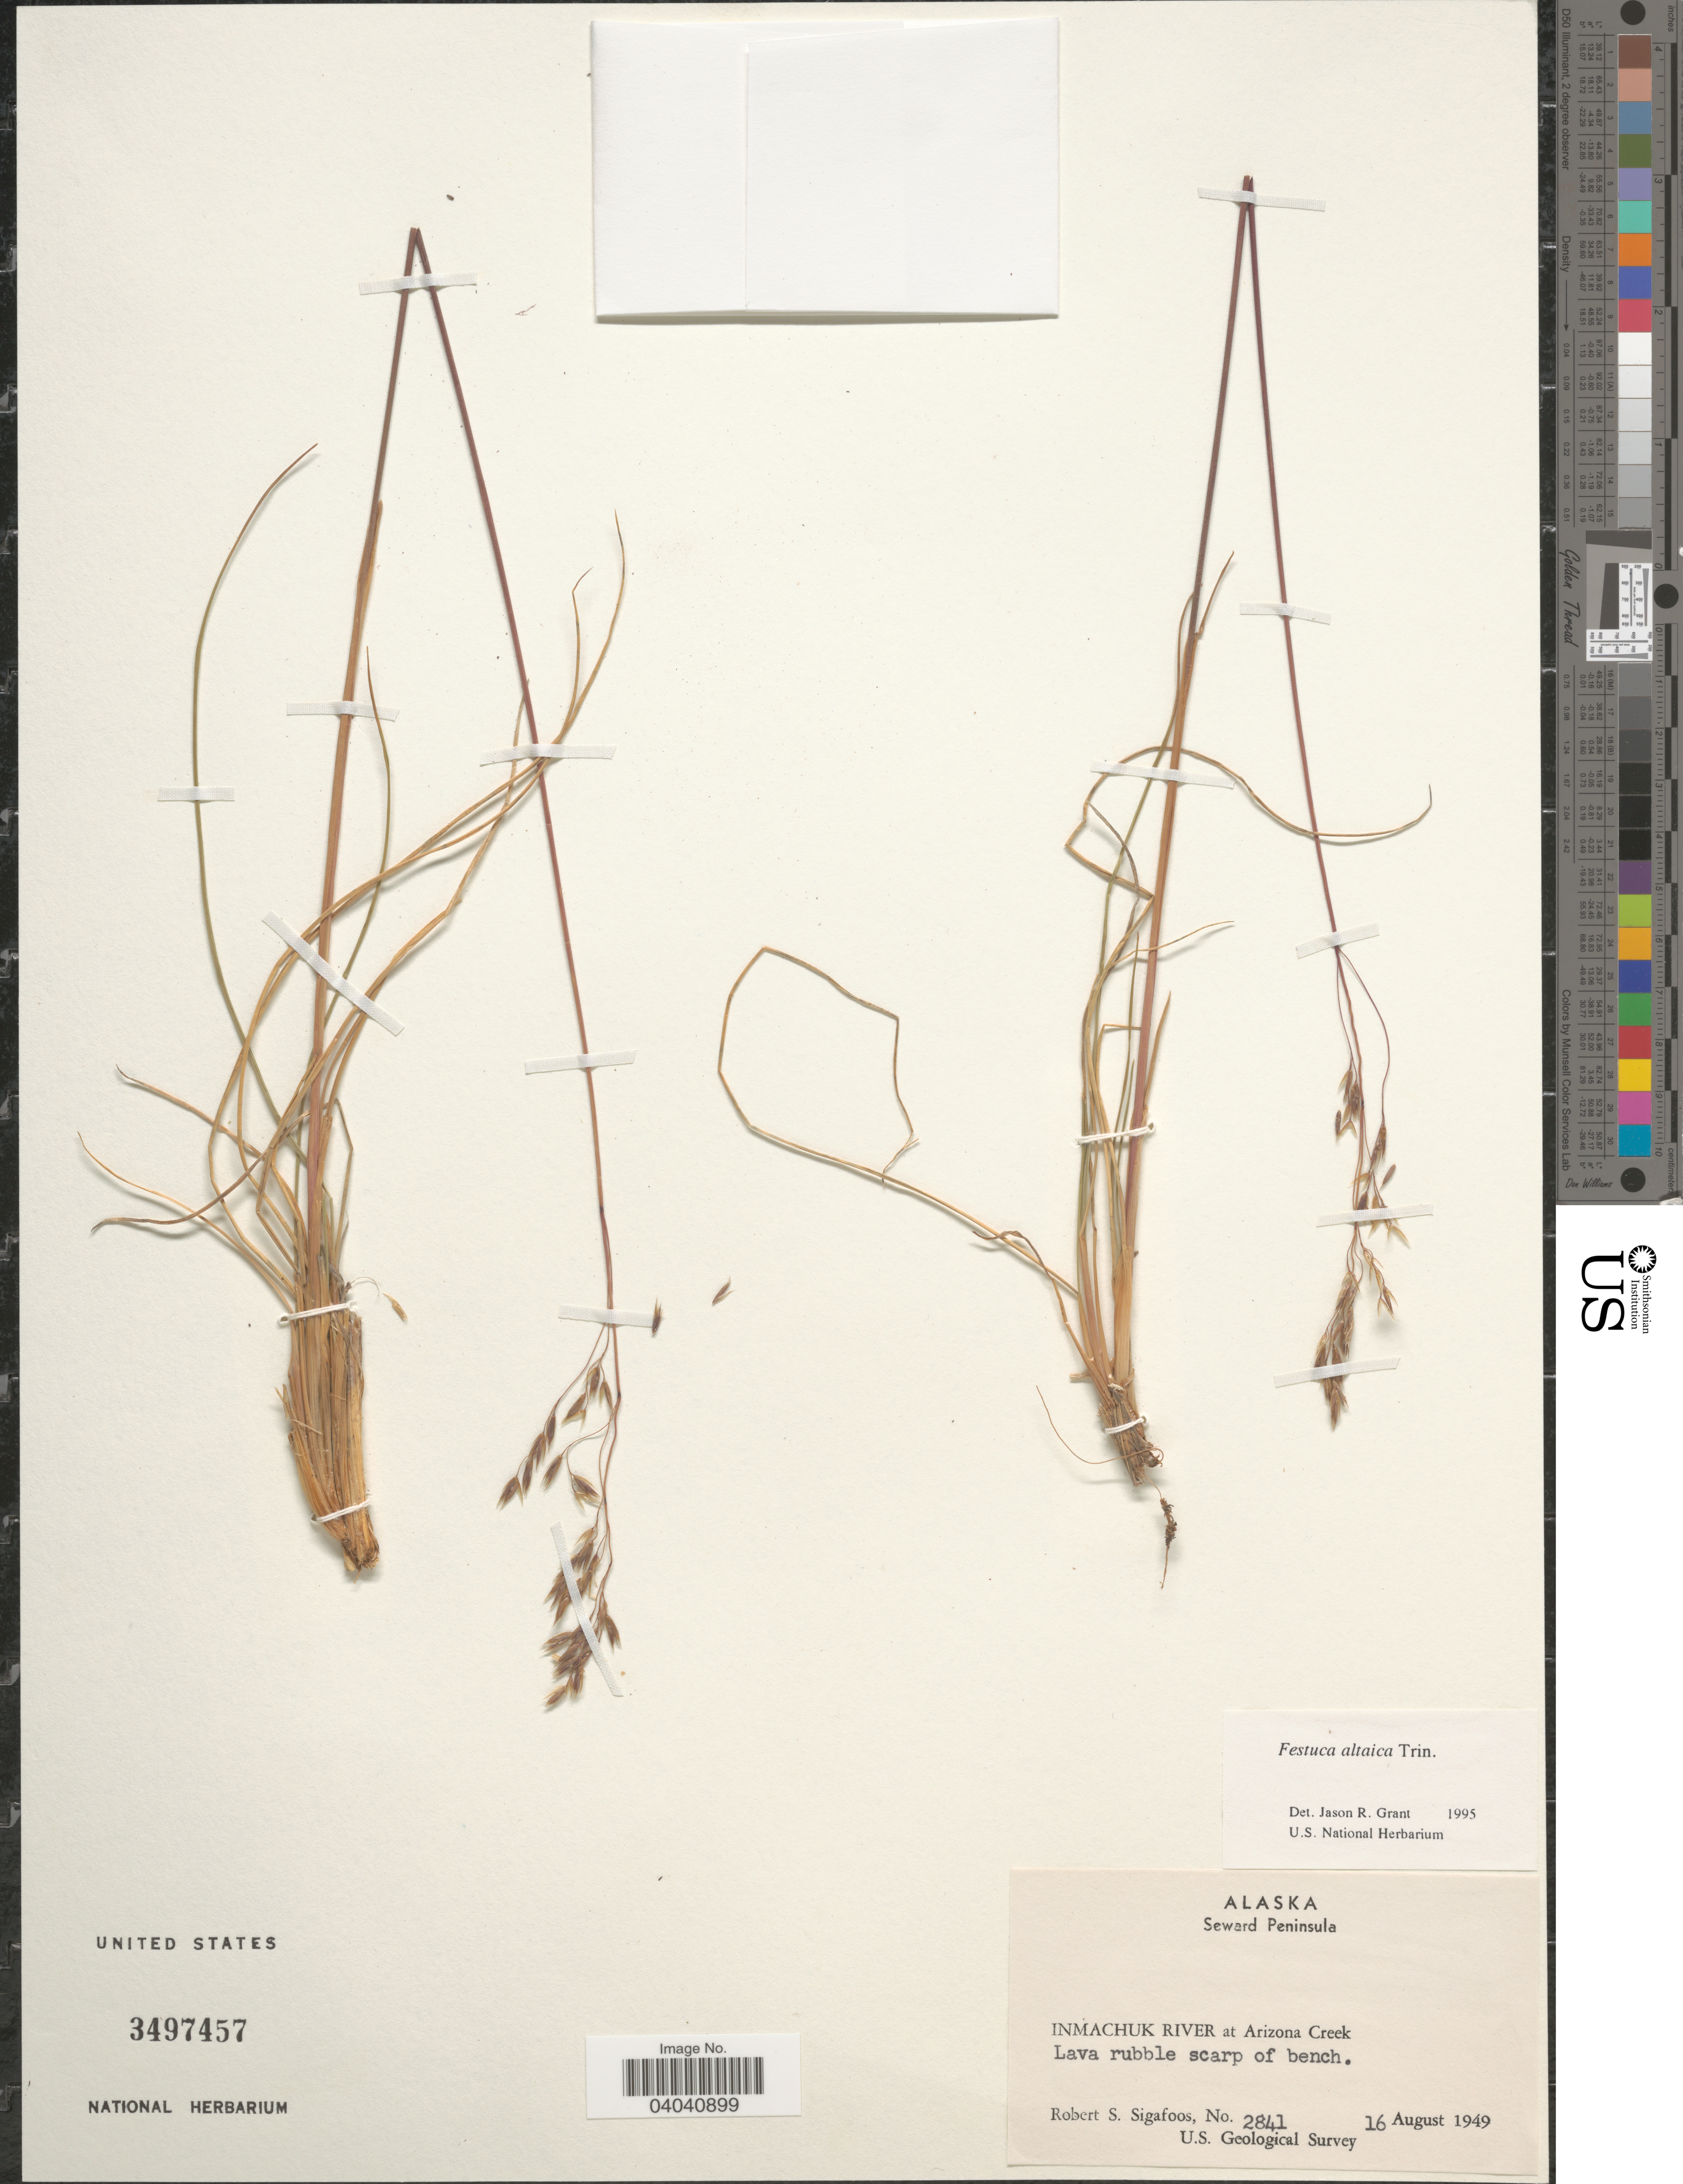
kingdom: Plantae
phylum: Tracheophyta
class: Liliopsida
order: Poales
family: Poaceae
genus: Festuca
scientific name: Festuca altaica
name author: Trin.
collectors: R. Sigafoos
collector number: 2841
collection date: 1949-08-16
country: United States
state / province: Alaska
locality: Seward Peninsula. Inmachuk River at Arizona Creek.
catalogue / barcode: US 3497457